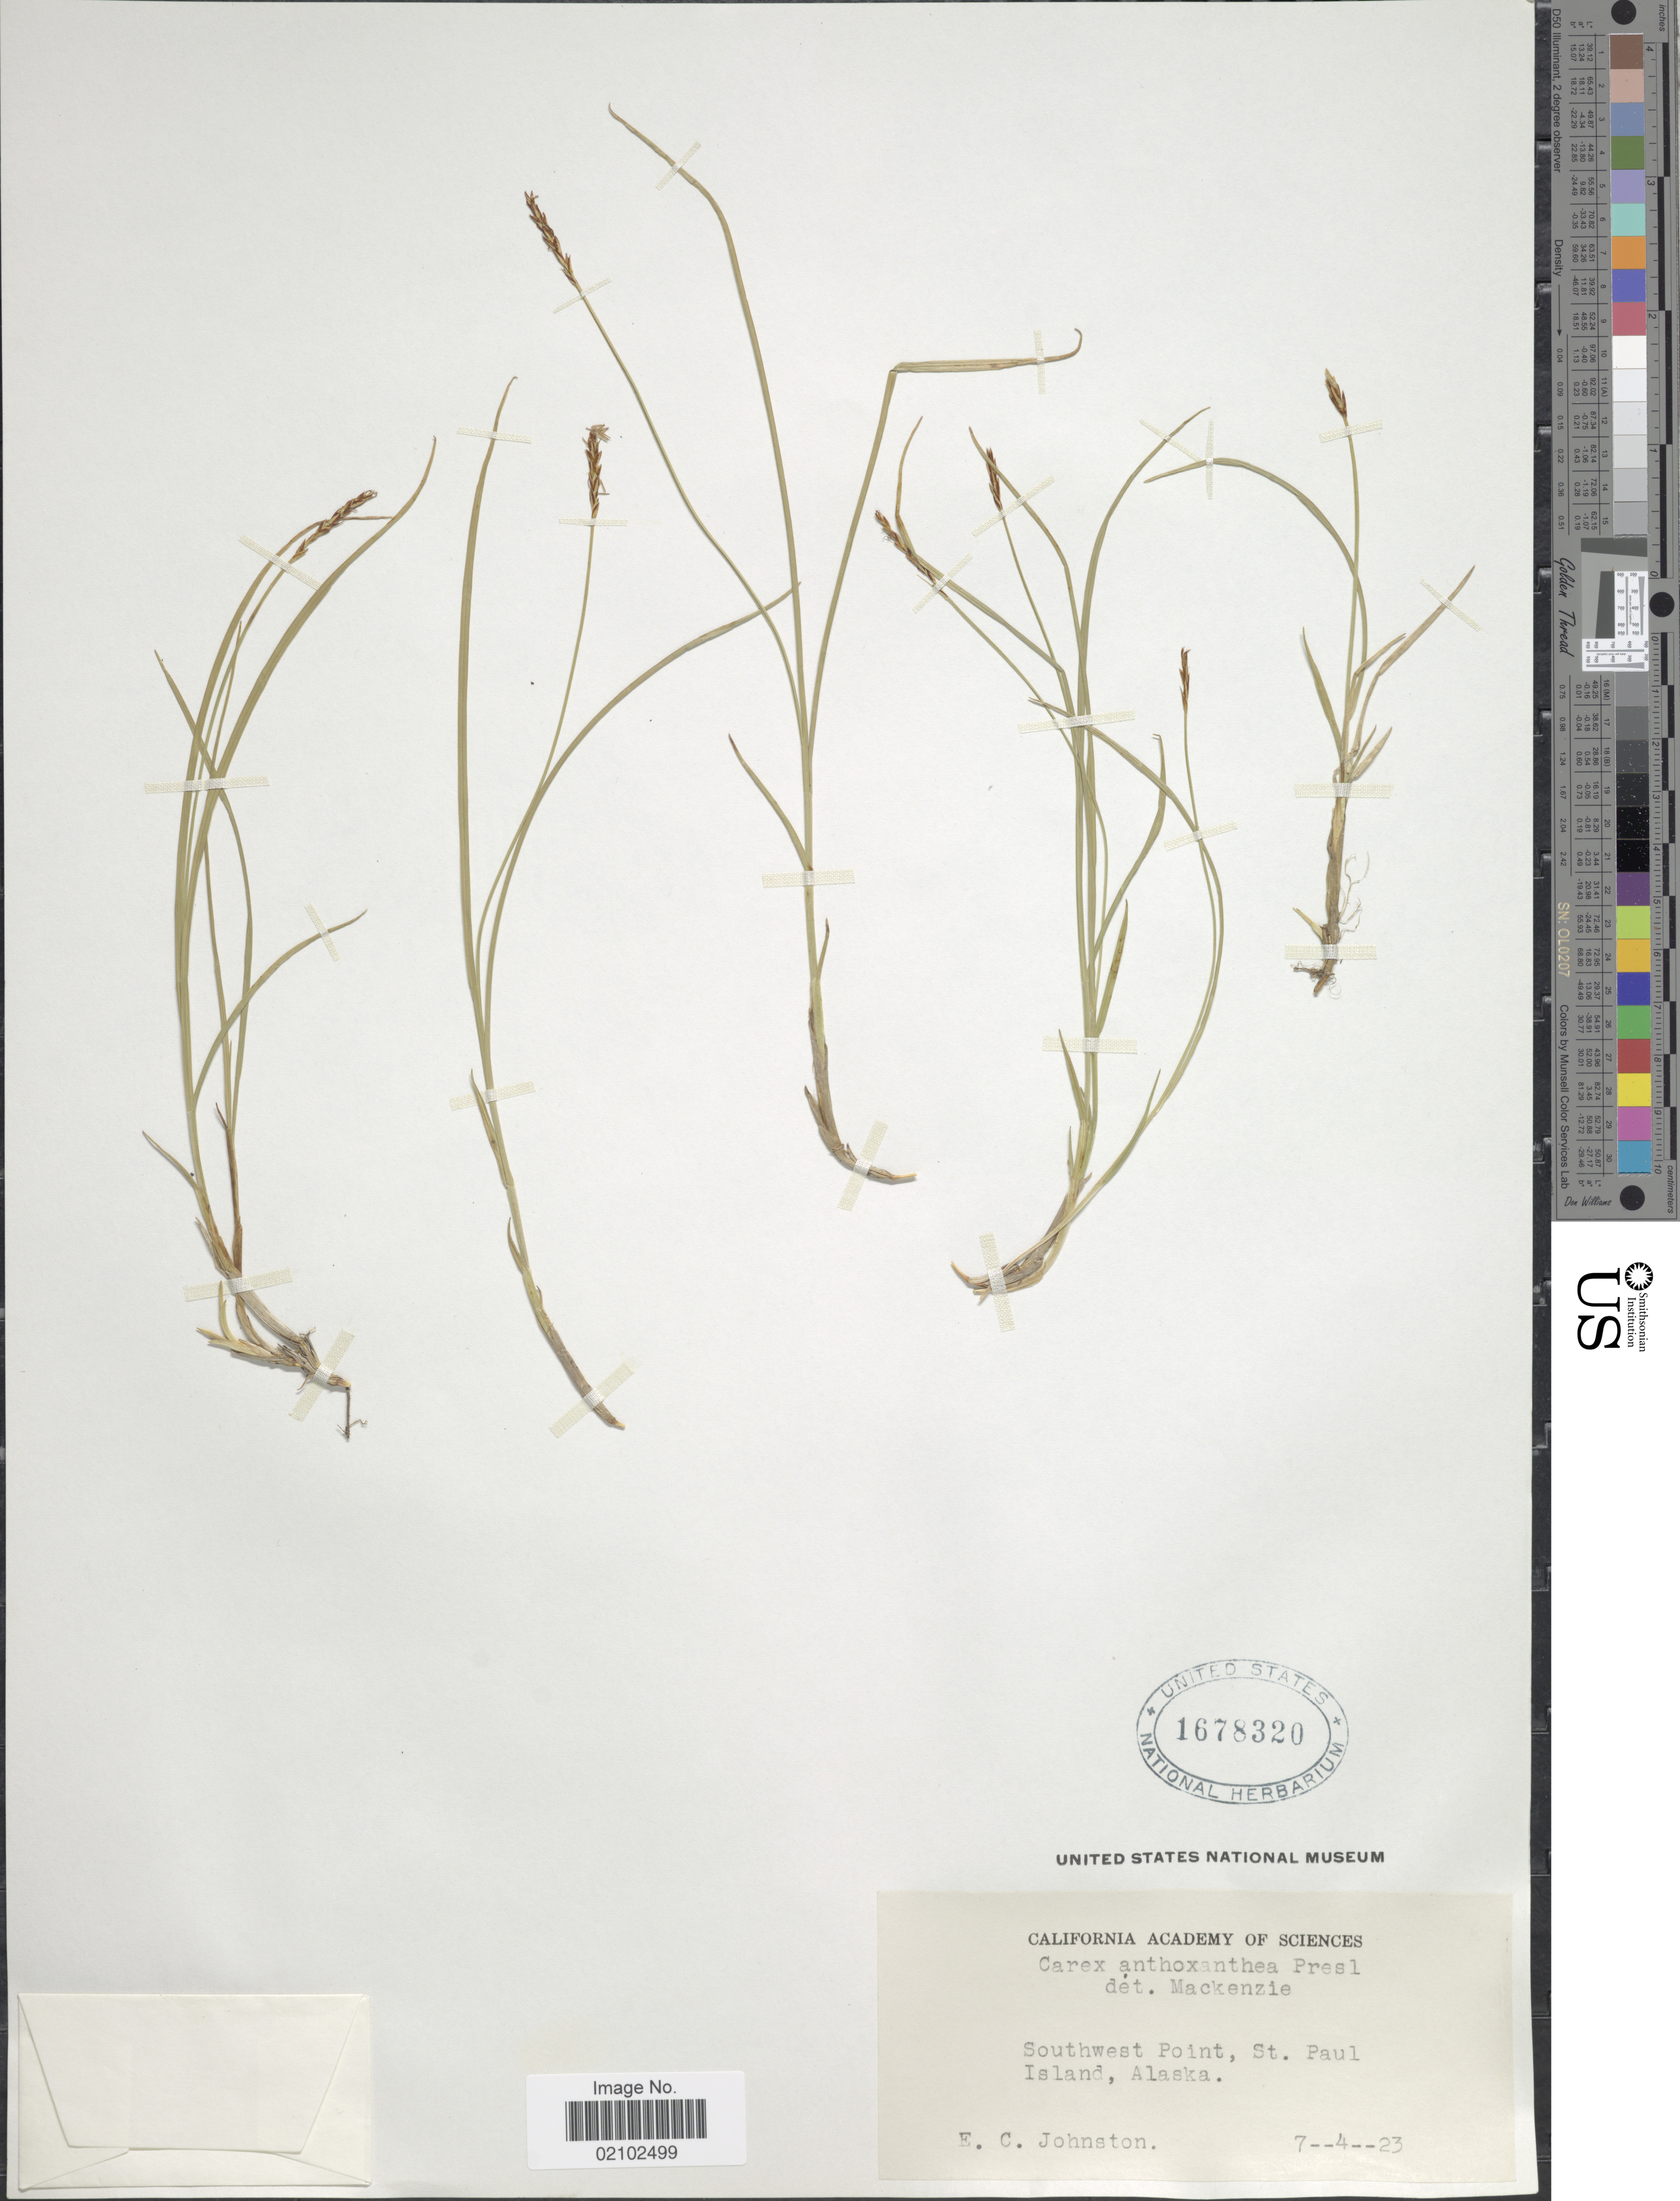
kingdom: Plantae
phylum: Tracheophyta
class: Liliopsida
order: Poales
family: Cyperaceae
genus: Carex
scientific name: Carex anthoxanthea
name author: J. Presl & C. Presl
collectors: E. C. Johnston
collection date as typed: Transcribed d/m/y: 4/7/23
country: United States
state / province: Alaska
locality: Southwest Point, St Paul Island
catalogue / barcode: US 1678320